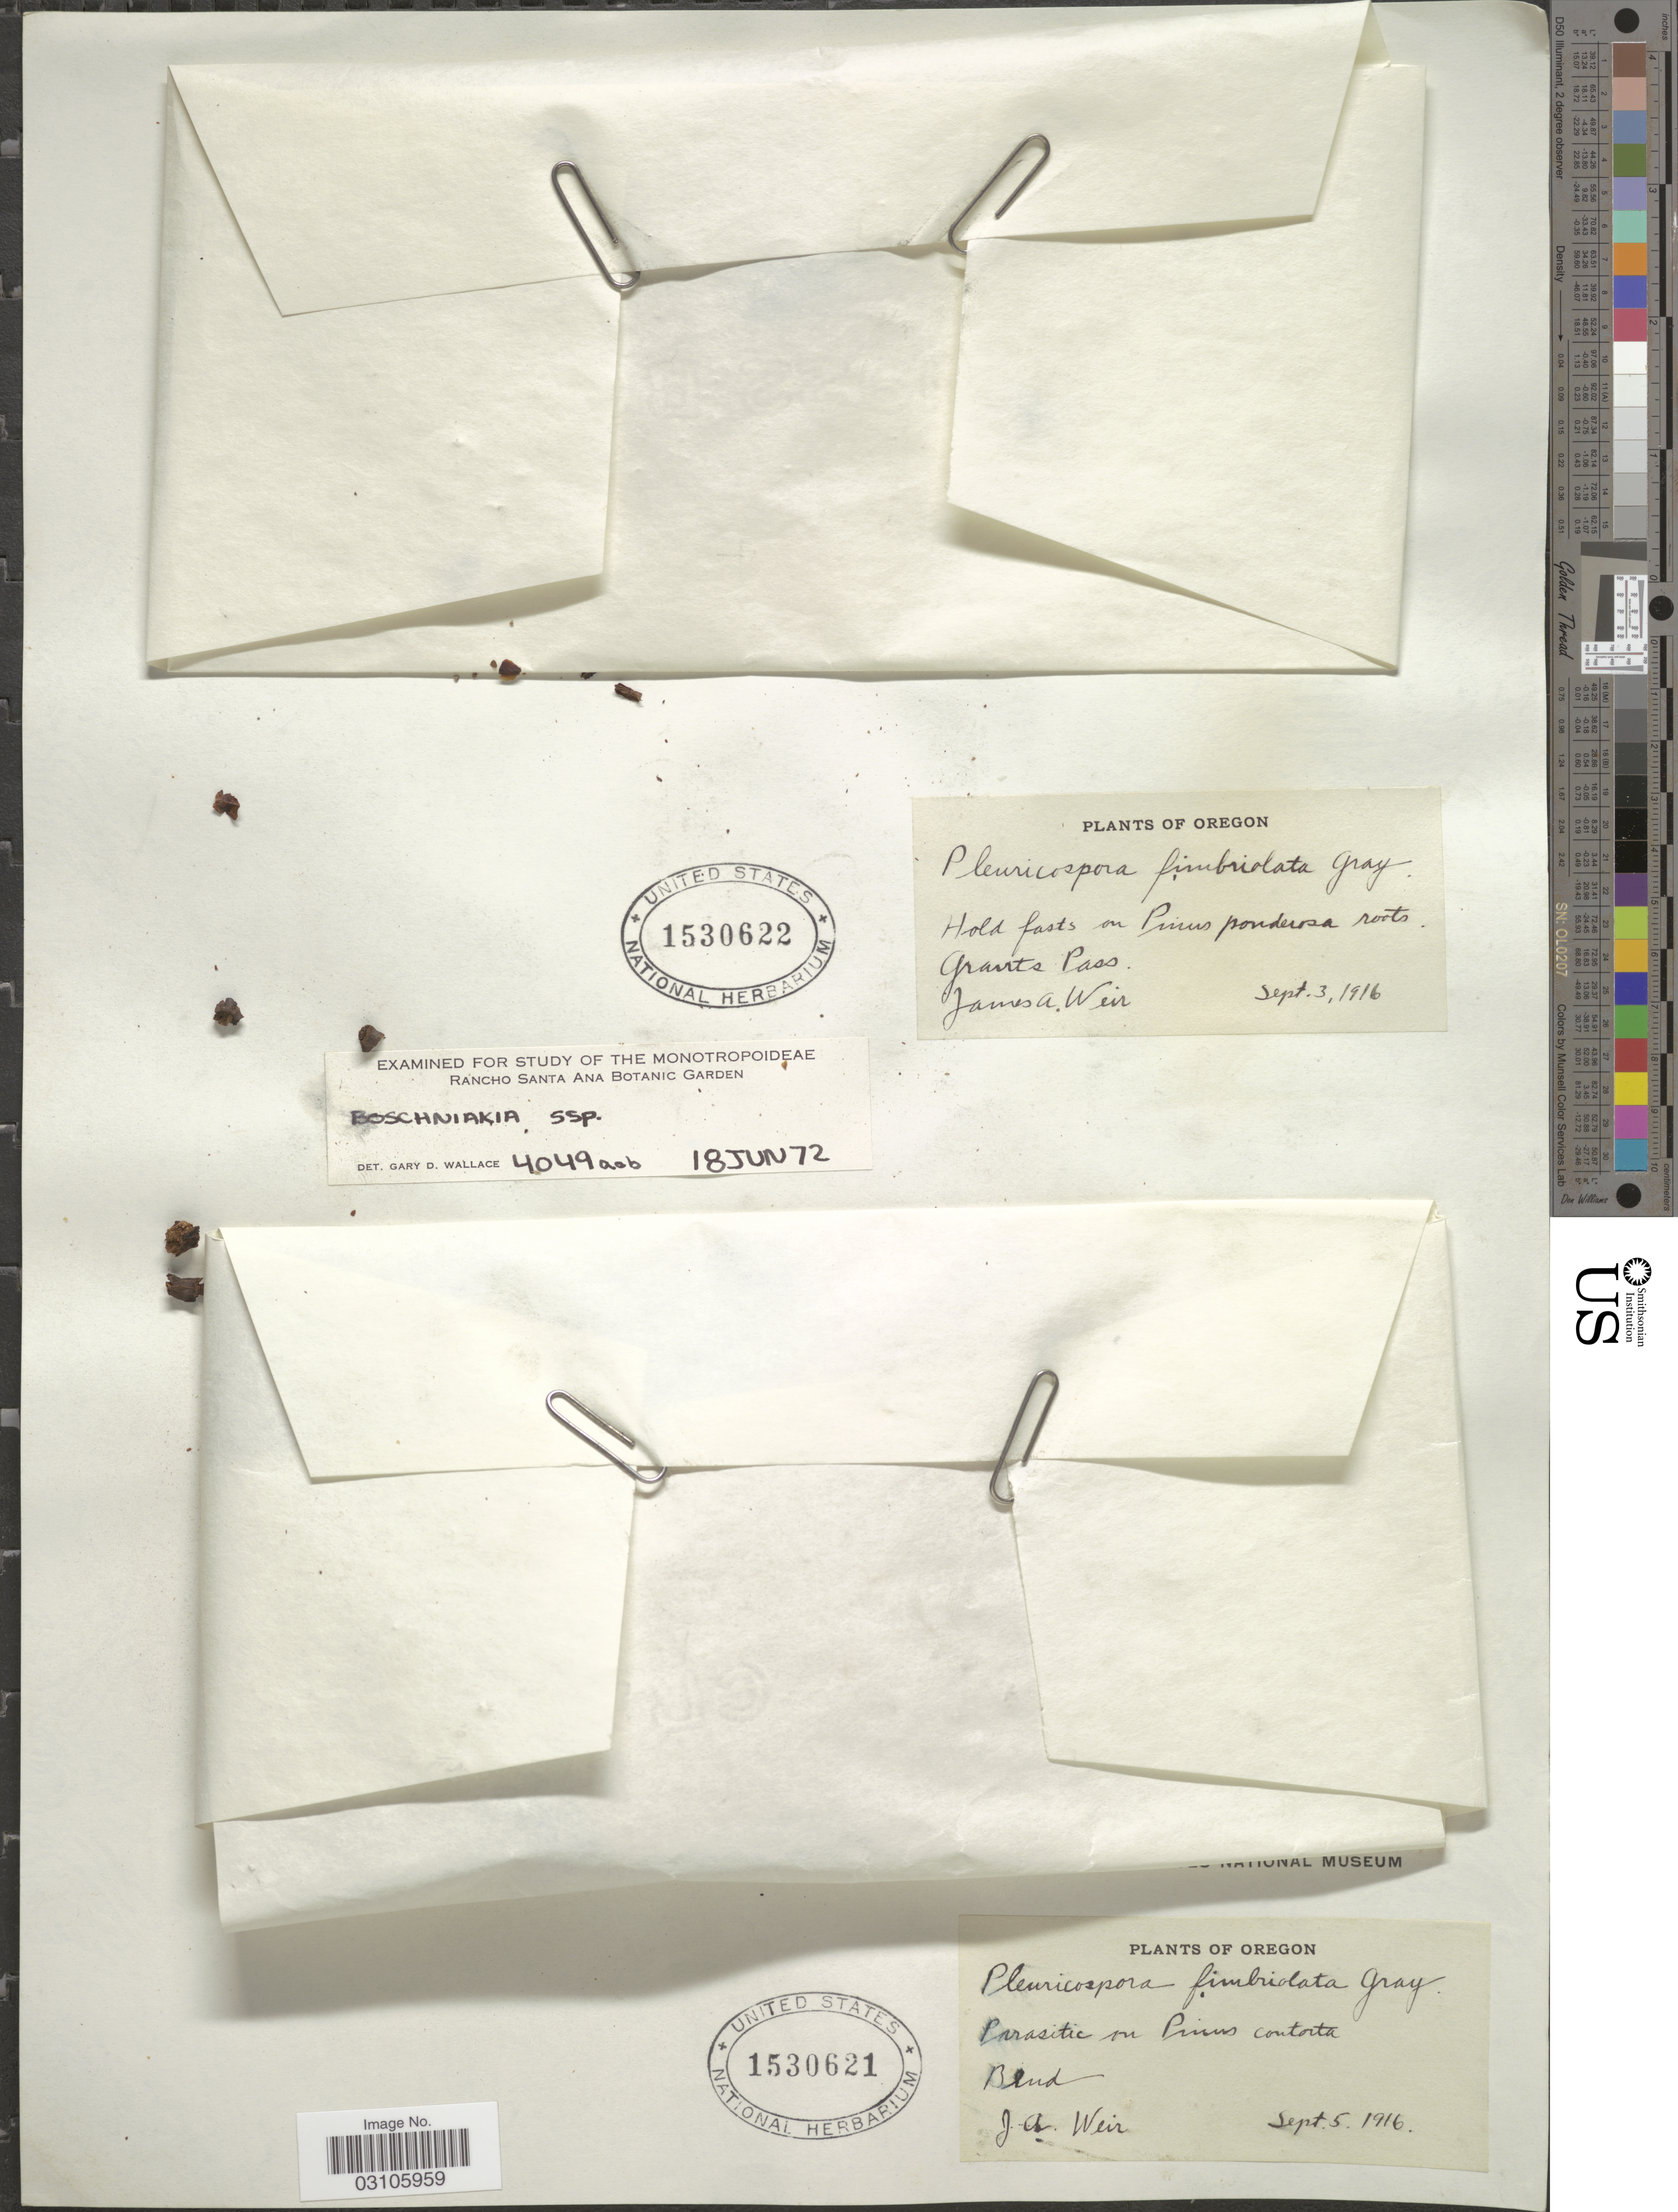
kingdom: Plantae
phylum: Tracheophyta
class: Magnoliopsida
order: Ericales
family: Ericaceae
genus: Pleuricospora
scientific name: Pleuricospora sp.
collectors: J. Weir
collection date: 1916-09-05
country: United States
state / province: Oregon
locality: Bend.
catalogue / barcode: US 1530621-2